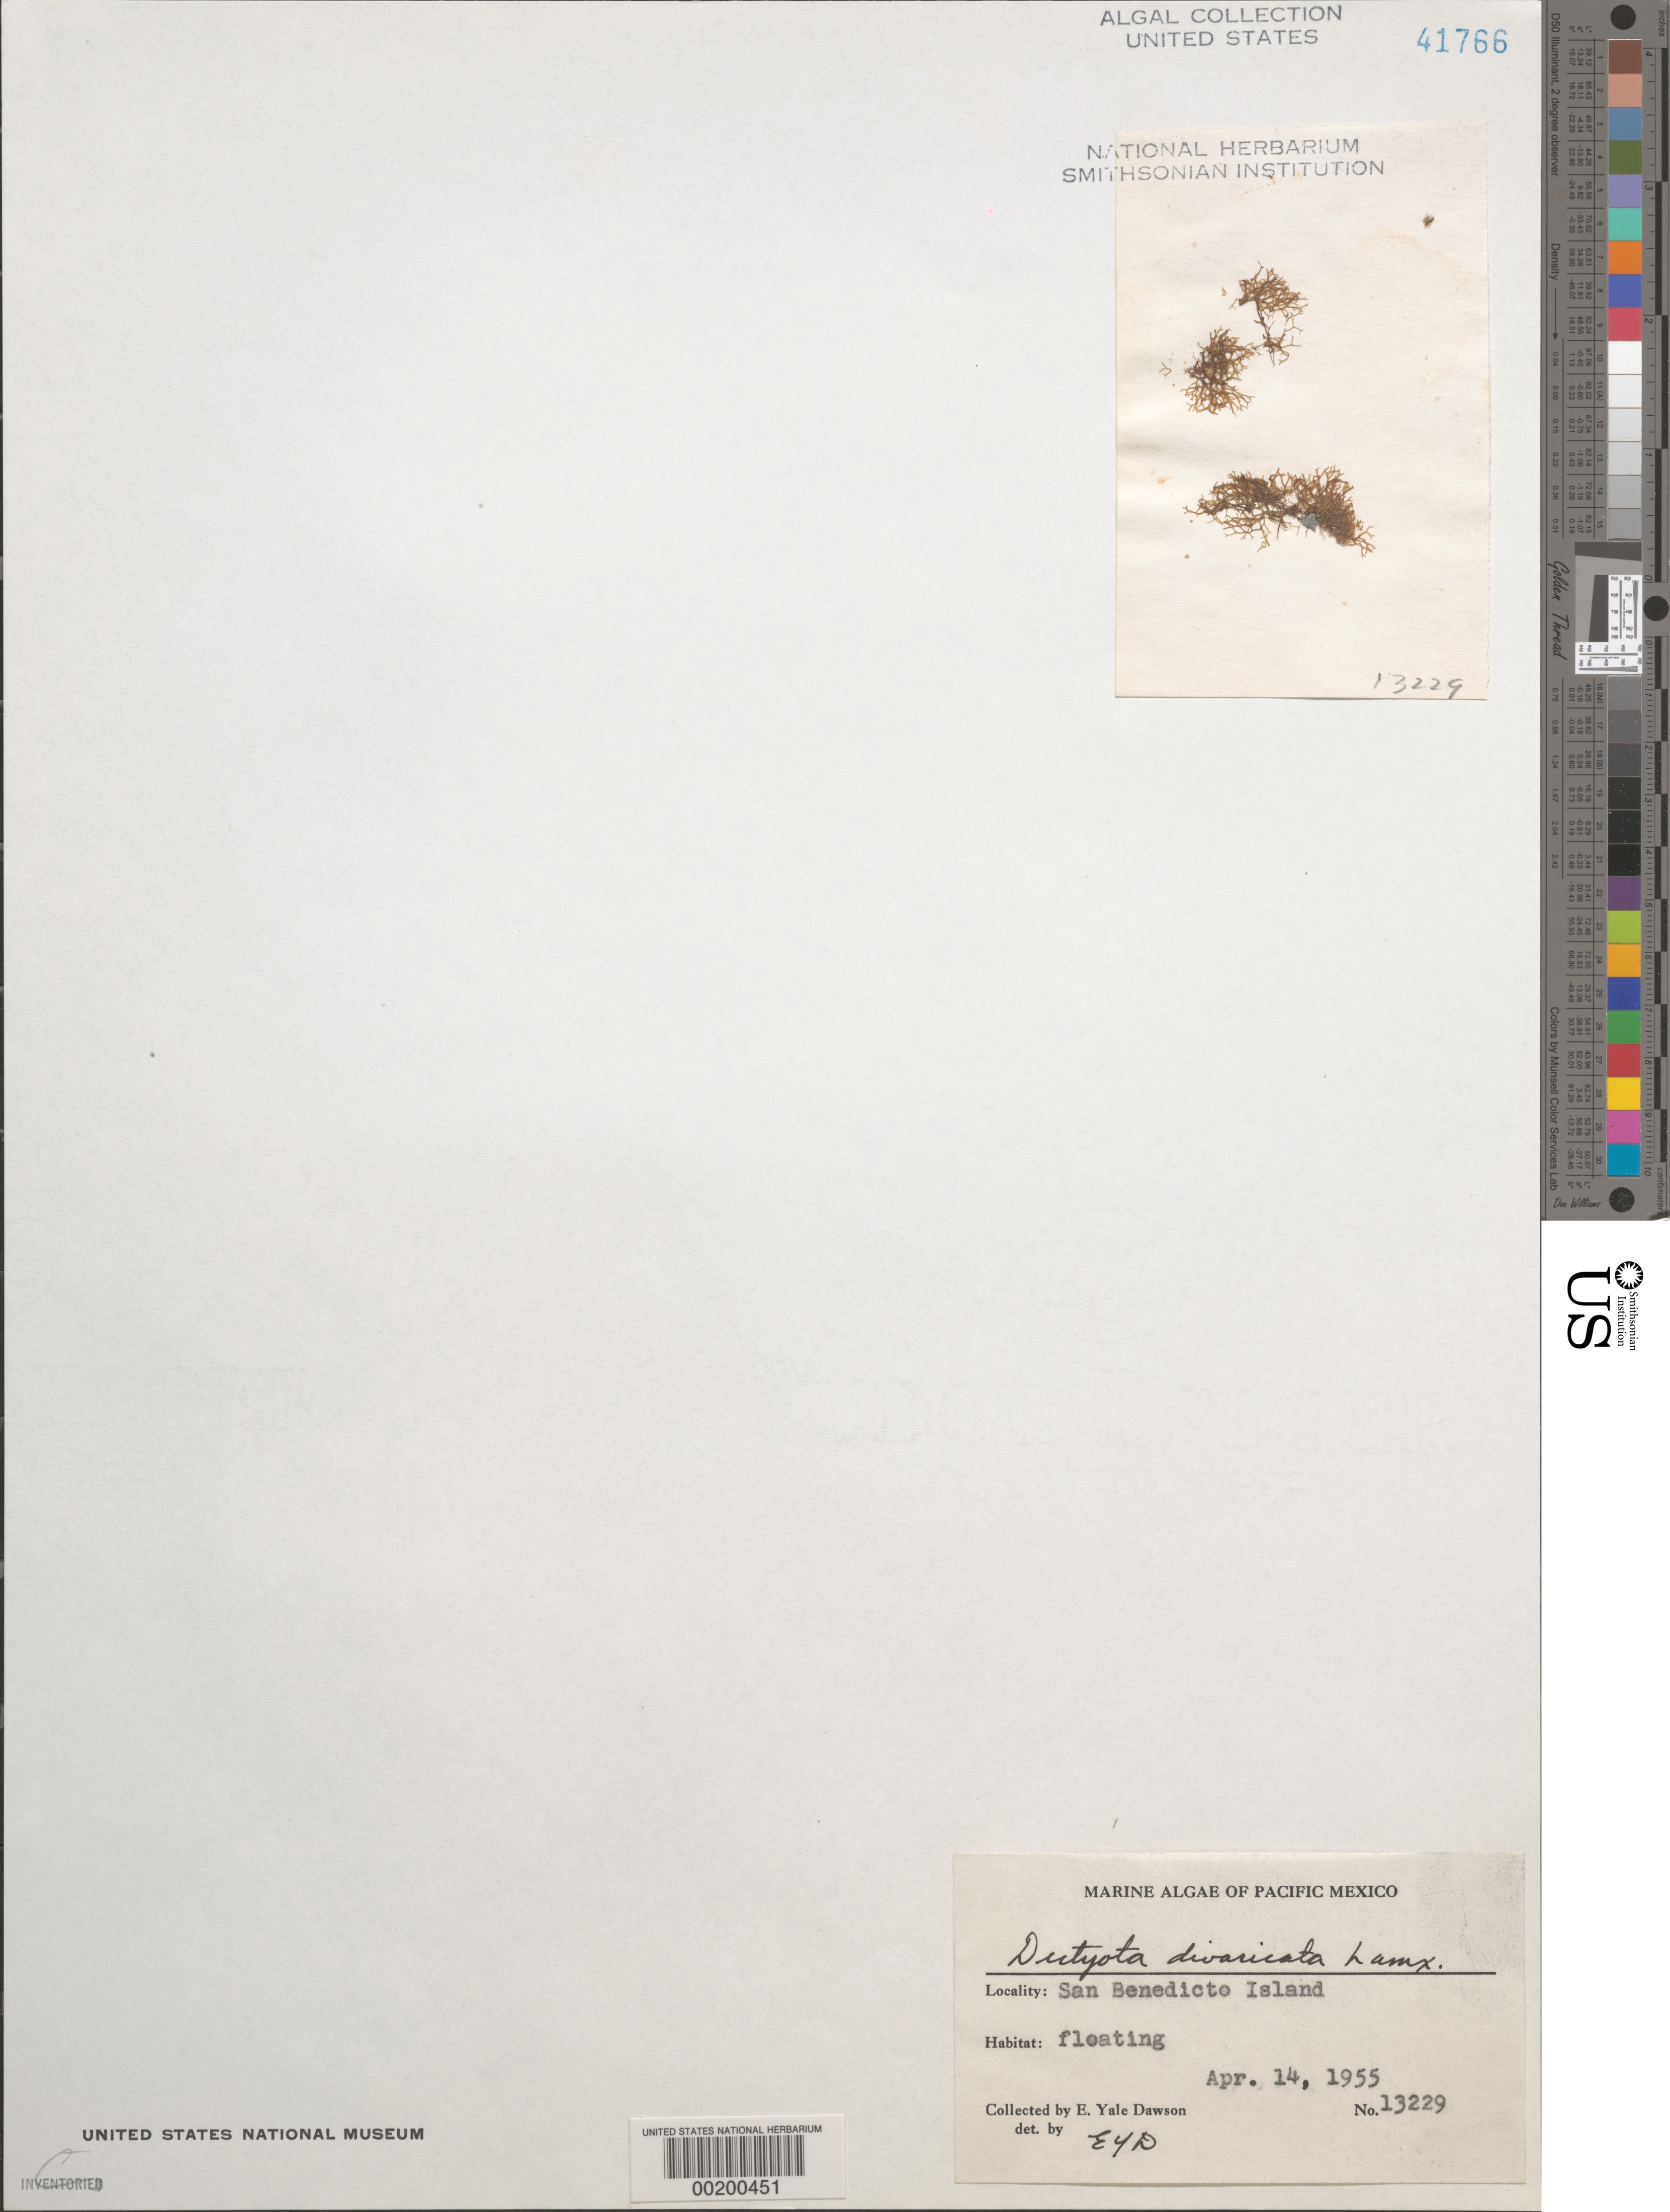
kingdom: Chromista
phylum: Ochrophyta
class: Phaeophyceae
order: Dictyotales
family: Dictyotaceae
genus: Dictyota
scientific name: Dictyota divaricata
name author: J.V.Lamouroux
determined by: Dawson, E. Y.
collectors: E. Y. Dawson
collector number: EYD 13229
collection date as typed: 14 Apr 1955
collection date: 1955-04-14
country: Mexico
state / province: Colima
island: Isla San Benedicto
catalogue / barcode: US 41766